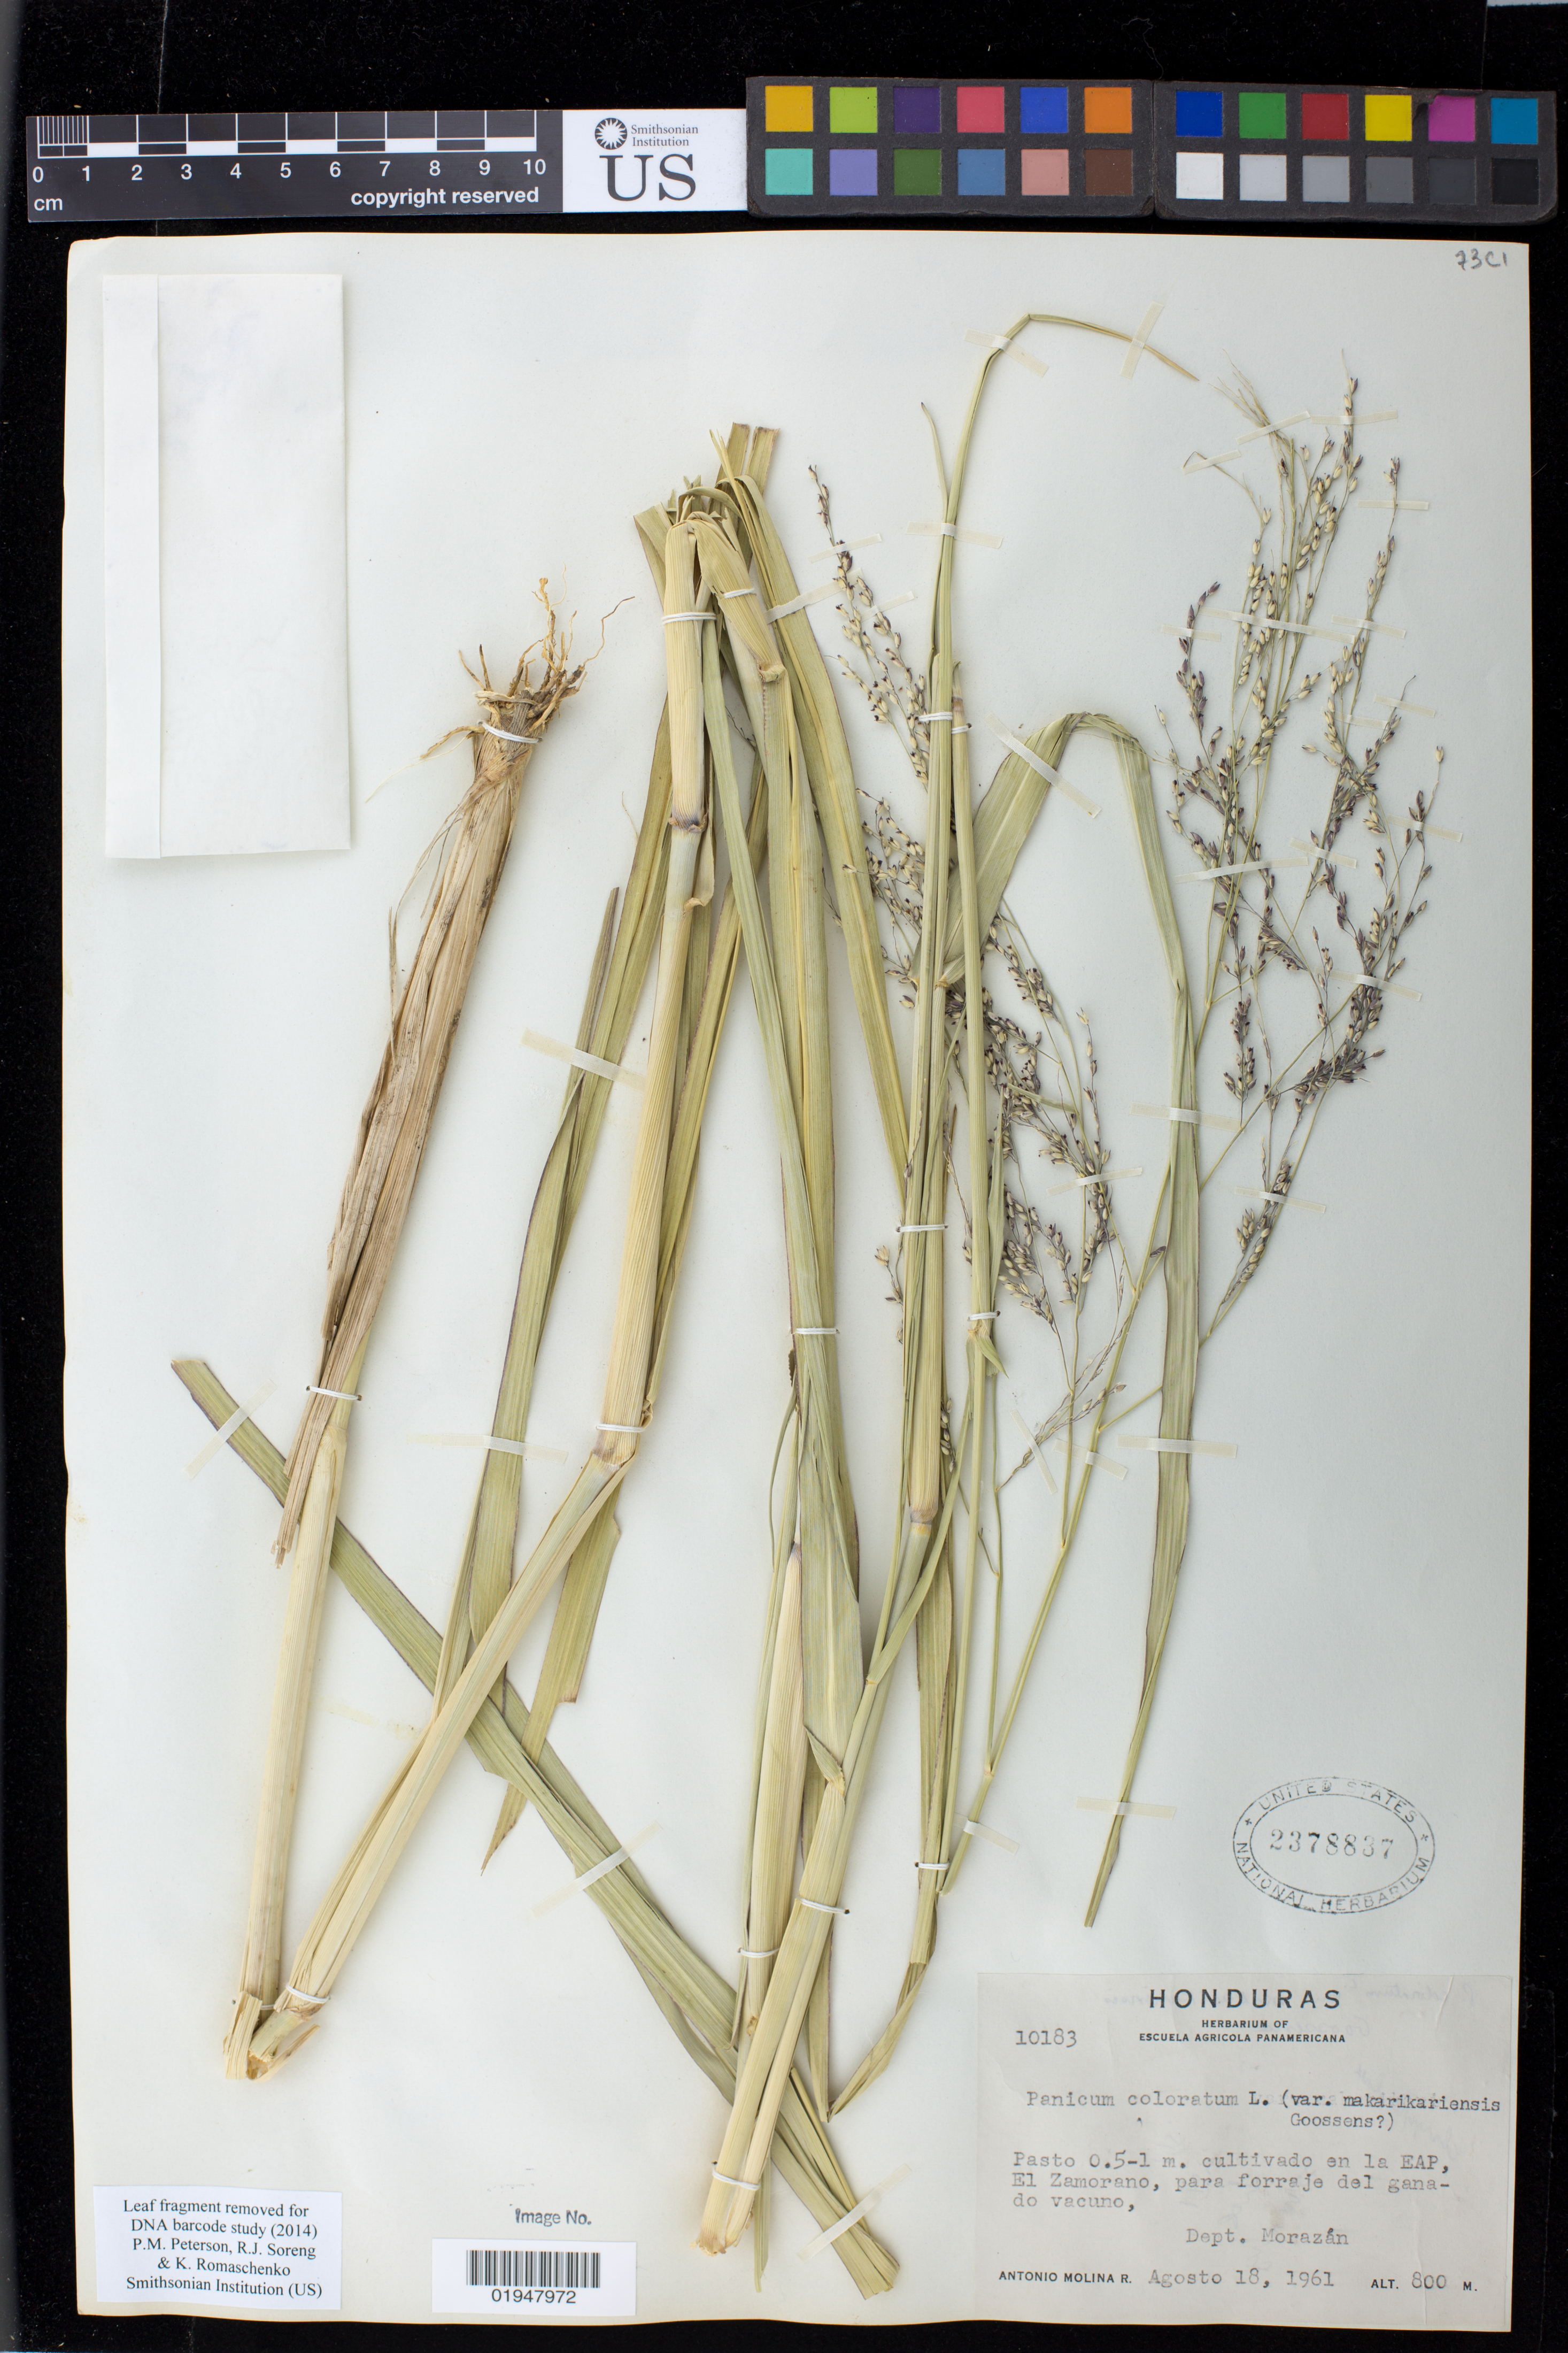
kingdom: Plantae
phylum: Tracheophyta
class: Liliopsida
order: Poales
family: Poaceae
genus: Panicum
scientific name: Panicum coloratum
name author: L.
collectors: A. Molina R.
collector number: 10183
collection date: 1961-08-18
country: Honduras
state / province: Fco. Morazán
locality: El Zamorano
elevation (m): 800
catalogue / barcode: US 2378837